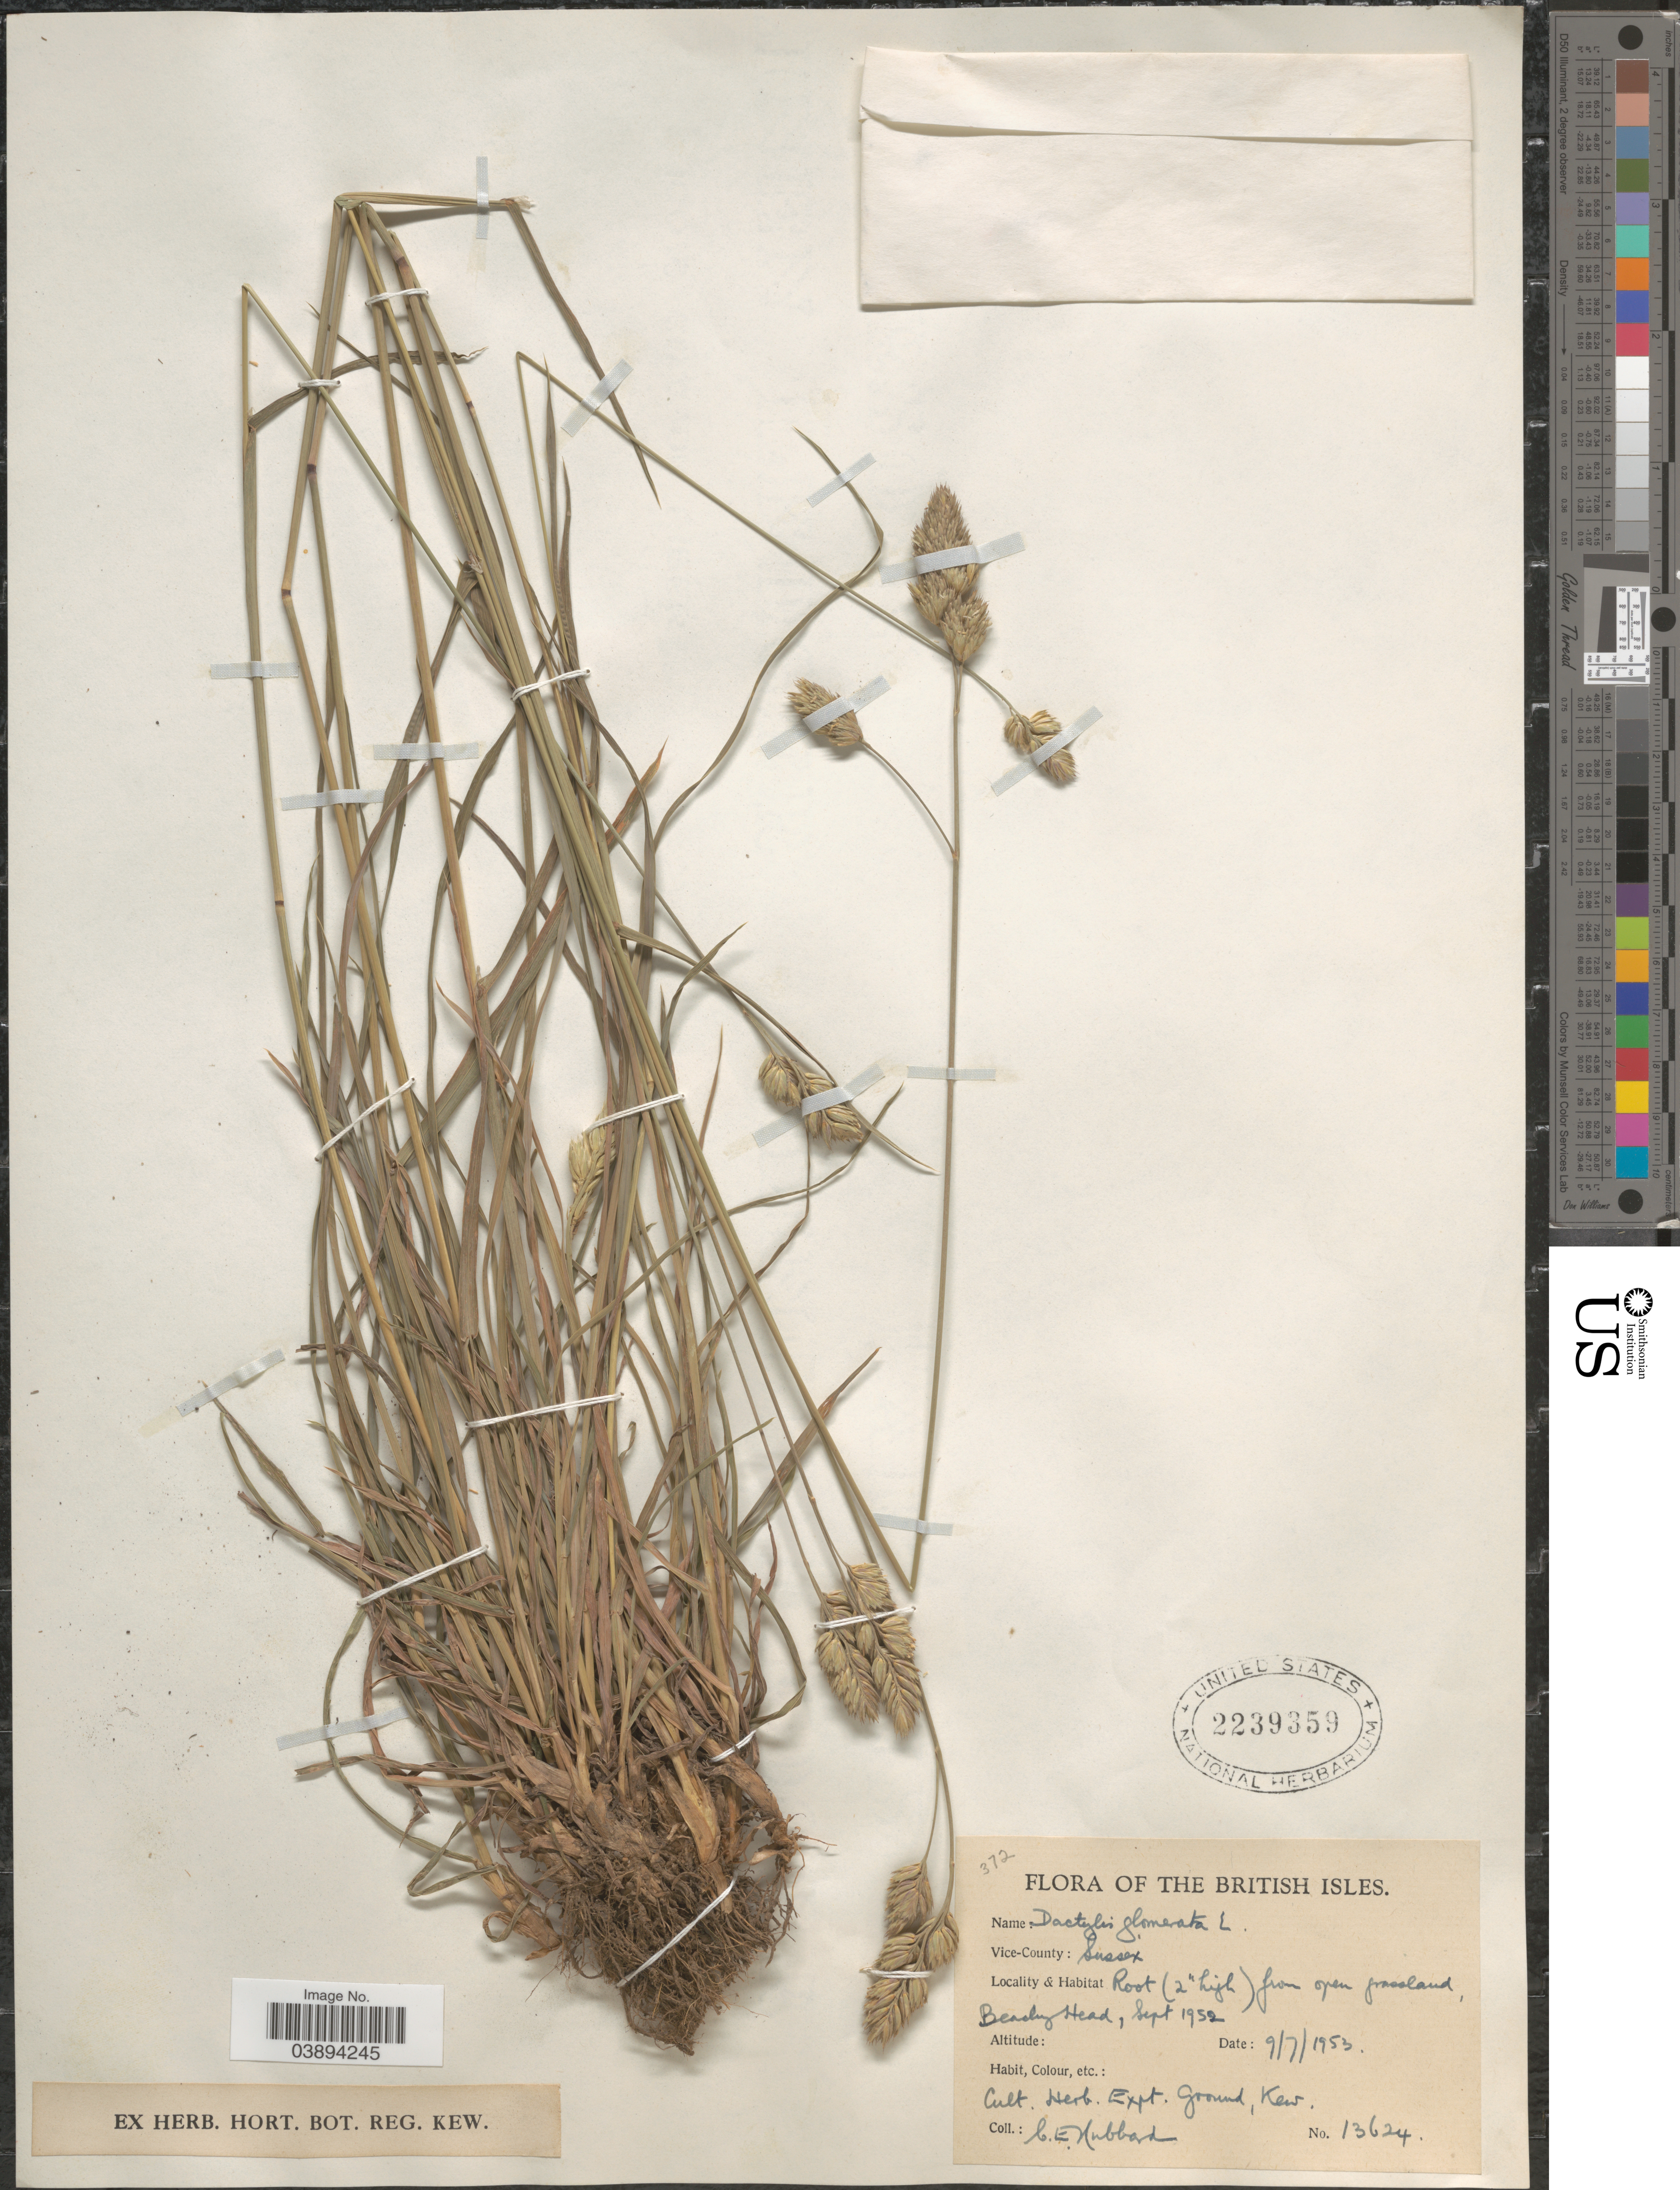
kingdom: Plantae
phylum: Tracheophyta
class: Liliopsida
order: Poales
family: Poaceae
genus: Dactylis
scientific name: Dactylis glomerata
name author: L.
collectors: C. E. Hubbard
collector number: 13624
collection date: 1953-07-09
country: United Kingdom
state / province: England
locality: The British Isles. Vice-County: Sussex. Beady Head.herb. Expt. Ground, Kew.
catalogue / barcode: US 2239359